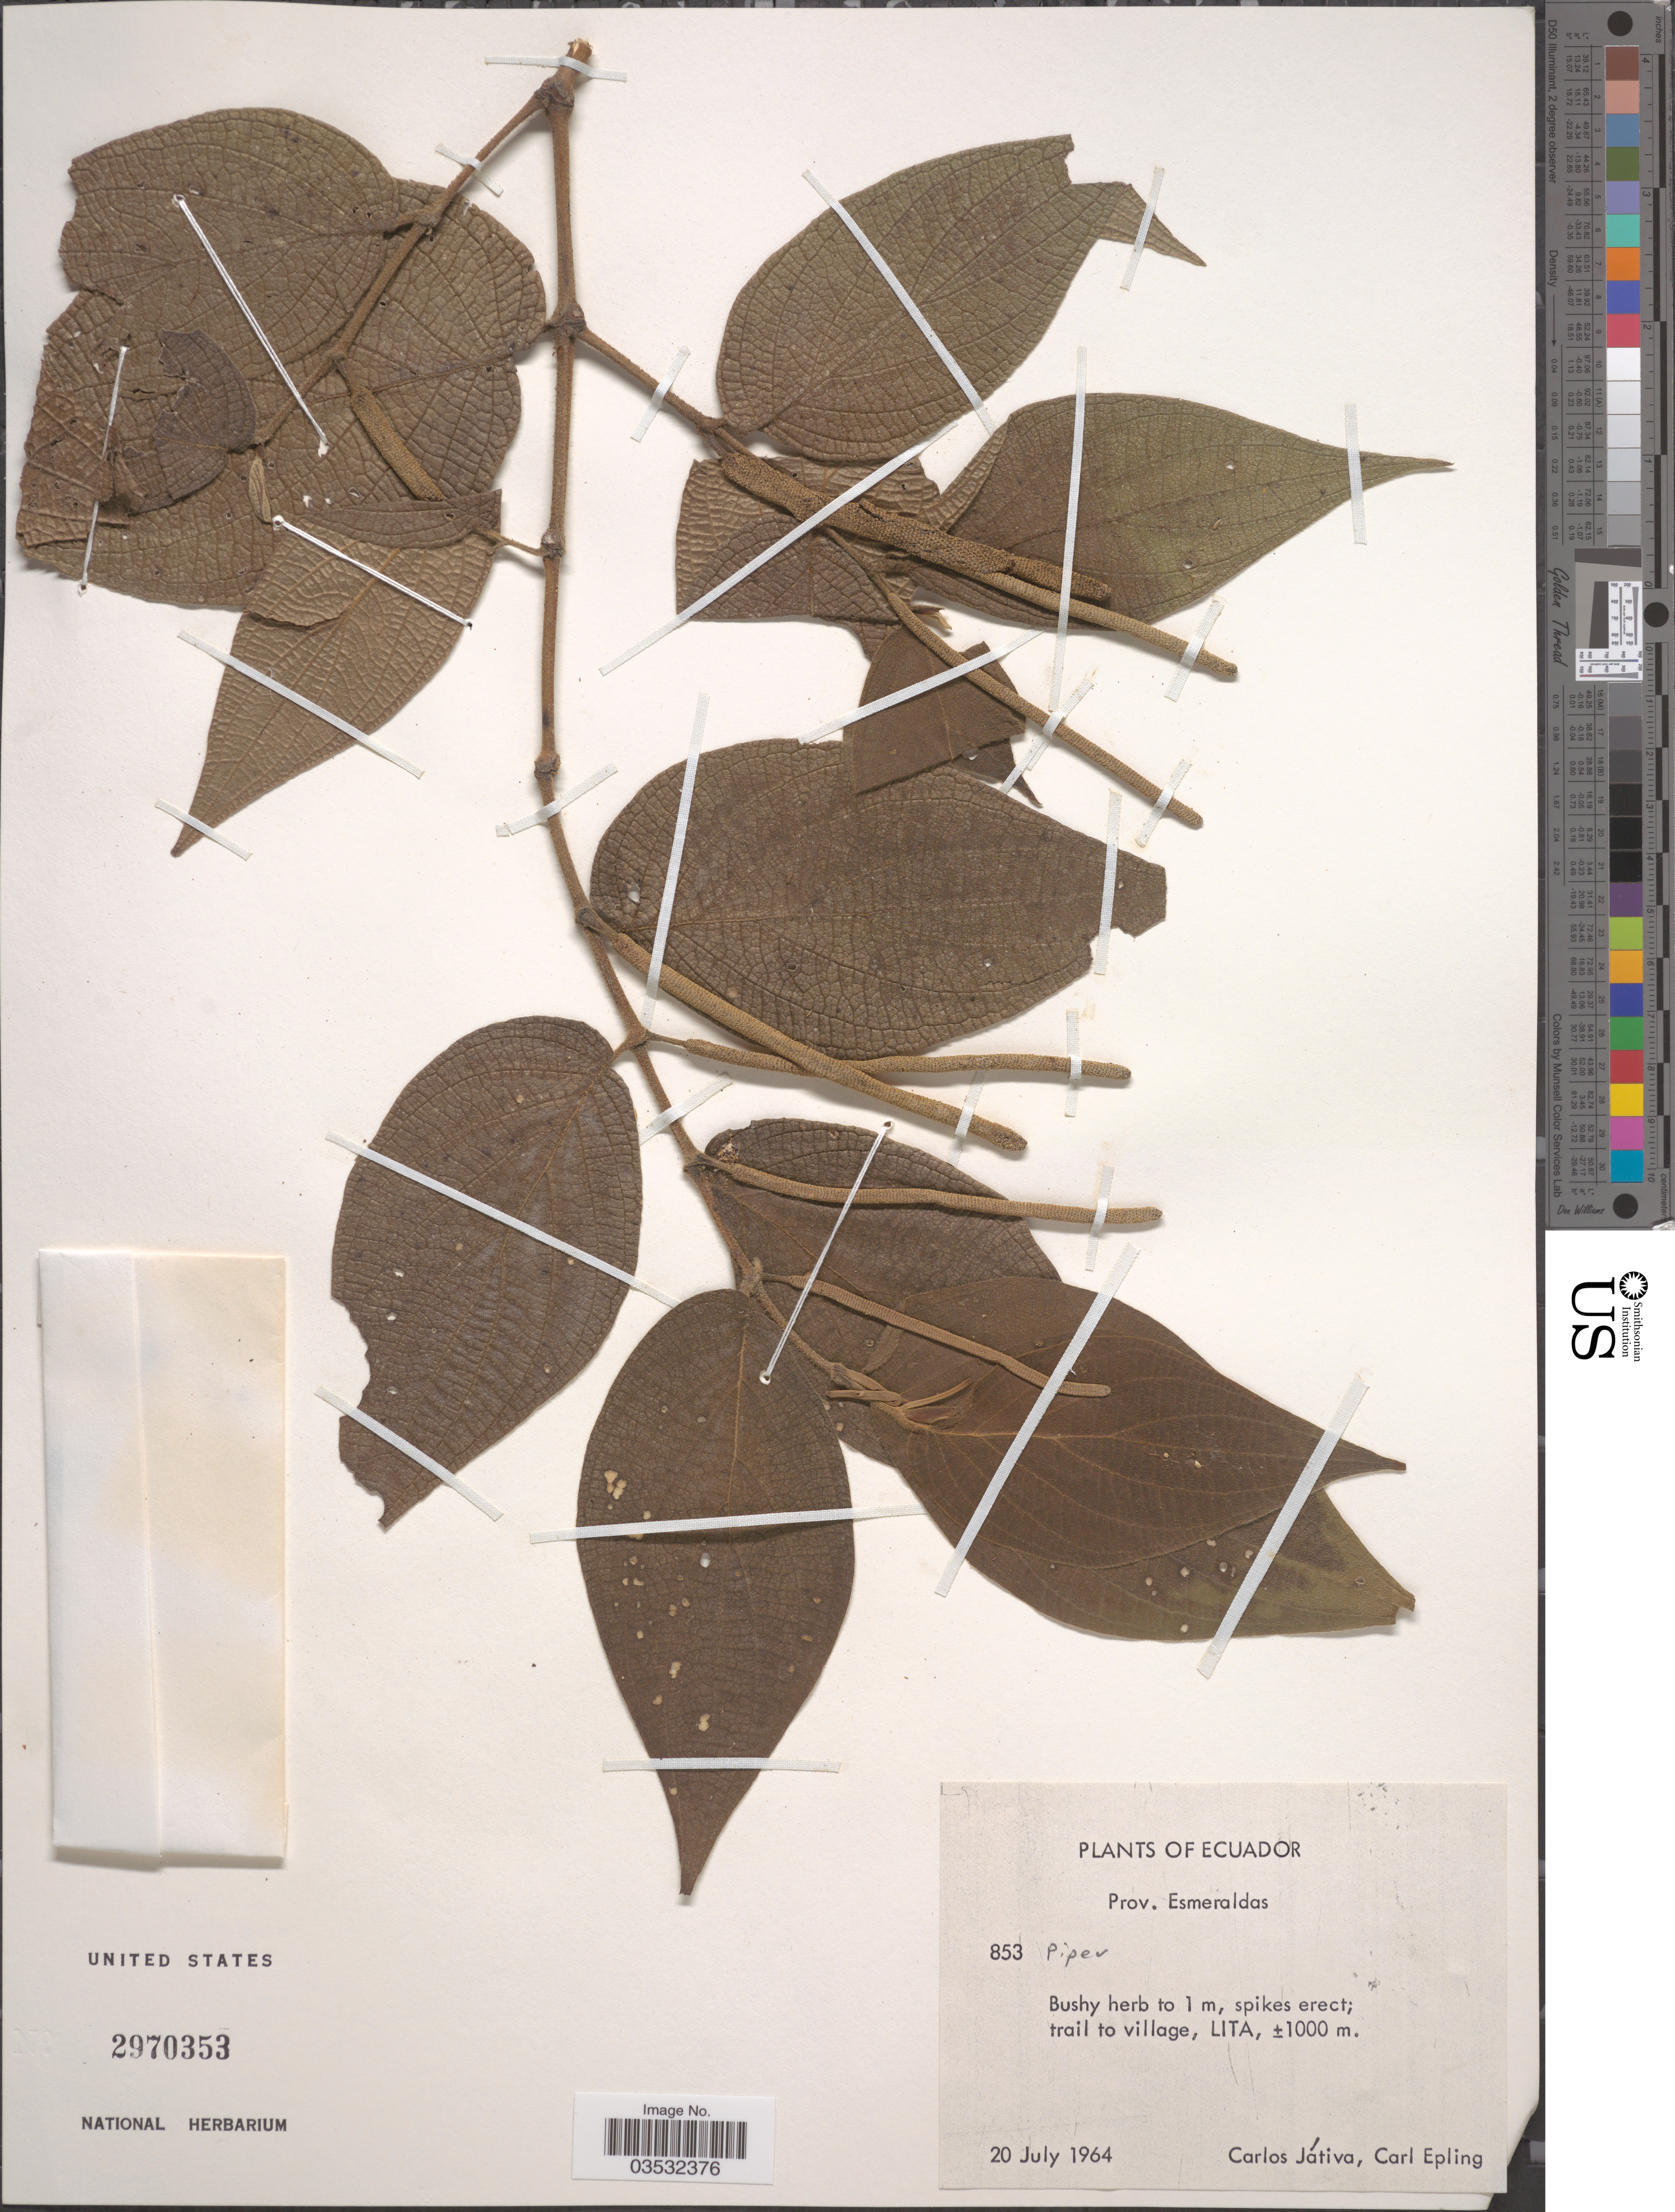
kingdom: Plantae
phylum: Tracheophyta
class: Magnoliopsida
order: Piperales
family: Piperaceae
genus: Piper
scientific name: Piper sp.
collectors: C. D. Játiva & C. C. Epling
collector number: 853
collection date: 1964-07-20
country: Ecuador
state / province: Esmeraldas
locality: Trail to village, Lita.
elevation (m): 1000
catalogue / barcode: US 2970353